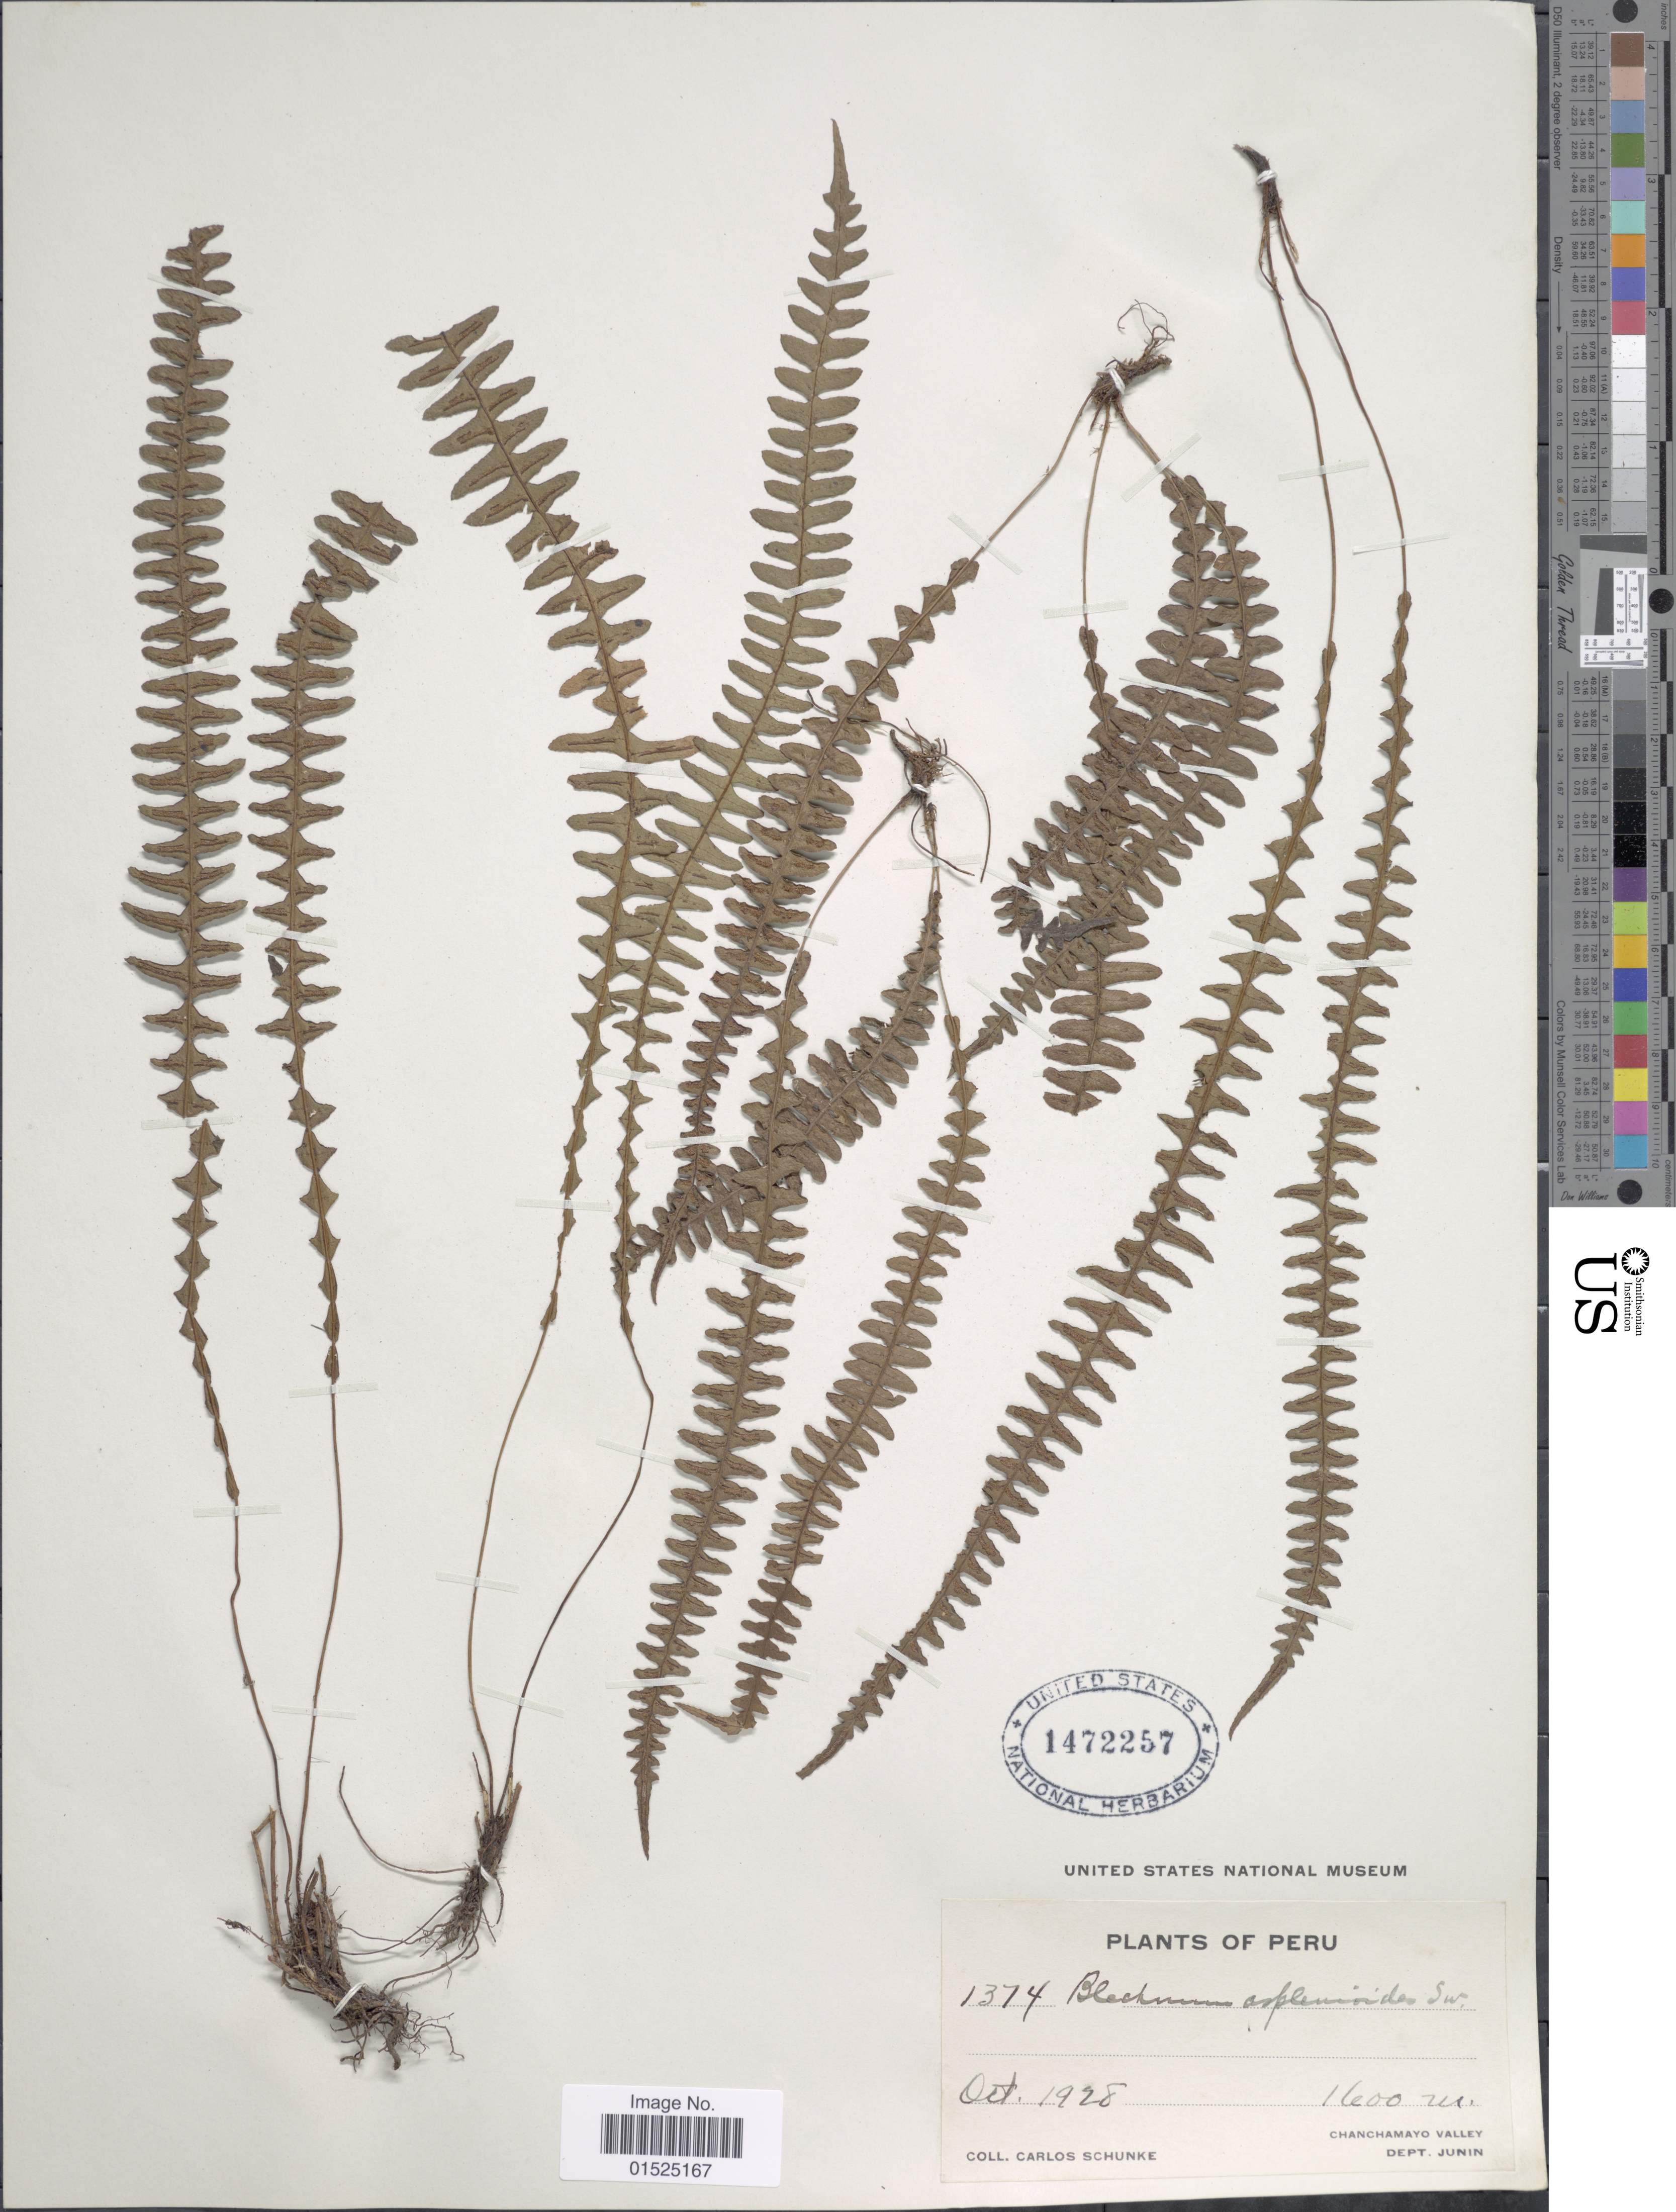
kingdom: Plantae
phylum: Tracheophyta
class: Polypodiopsida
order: Polypodiales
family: Blechnaceae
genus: Blechnum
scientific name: Blechnum asplenioides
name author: Sw.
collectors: C. Schunke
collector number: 1374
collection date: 1928-10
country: Peru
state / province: Junín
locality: Chanchamayo Valley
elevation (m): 1600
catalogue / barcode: US 1472257